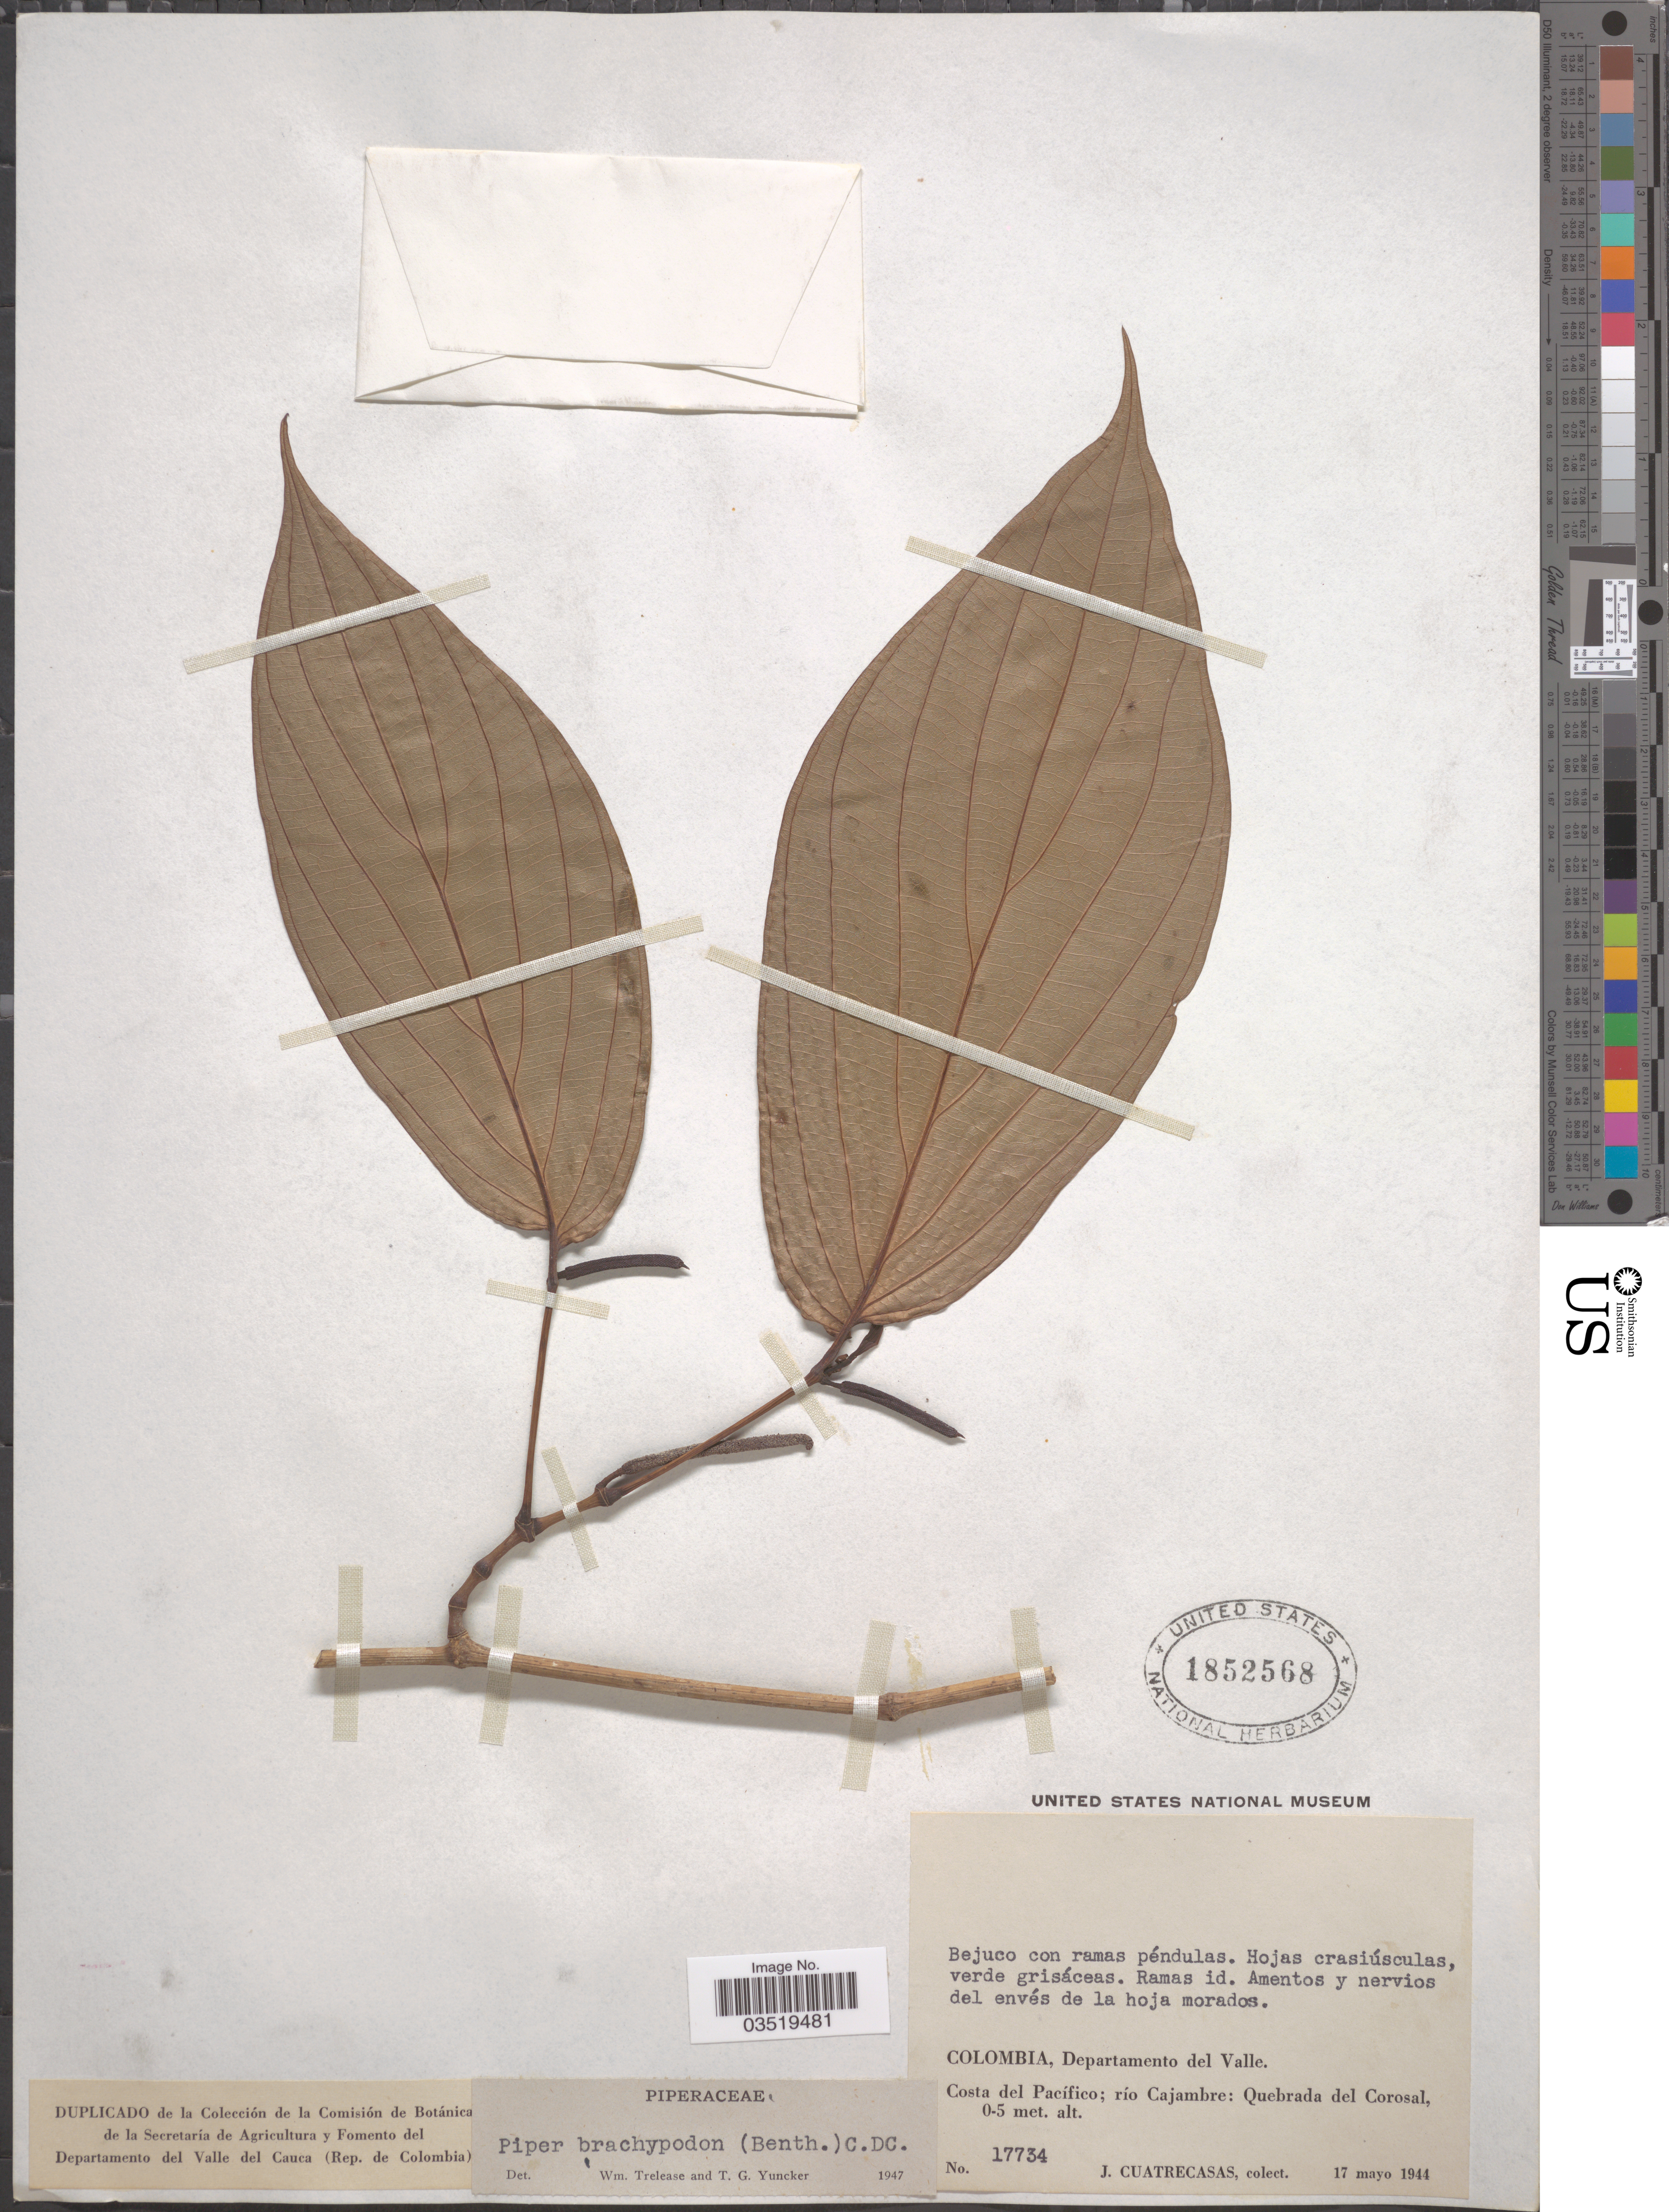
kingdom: Plantae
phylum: Tracheophyta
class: Magnoliopsida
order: Piperales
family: Piperaceae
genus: Piper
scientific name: Piper brachypodon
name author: (Benth.) C. DC.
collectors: J. Cuatrecasas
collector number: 17734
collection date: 1944-05-17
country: Colombia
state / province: Valle del Cauca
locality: Departamento del Valle. Costa del Pacífico; río Cajambre: Quebrada del Corosal.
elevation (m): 0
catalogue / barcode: US 1852568